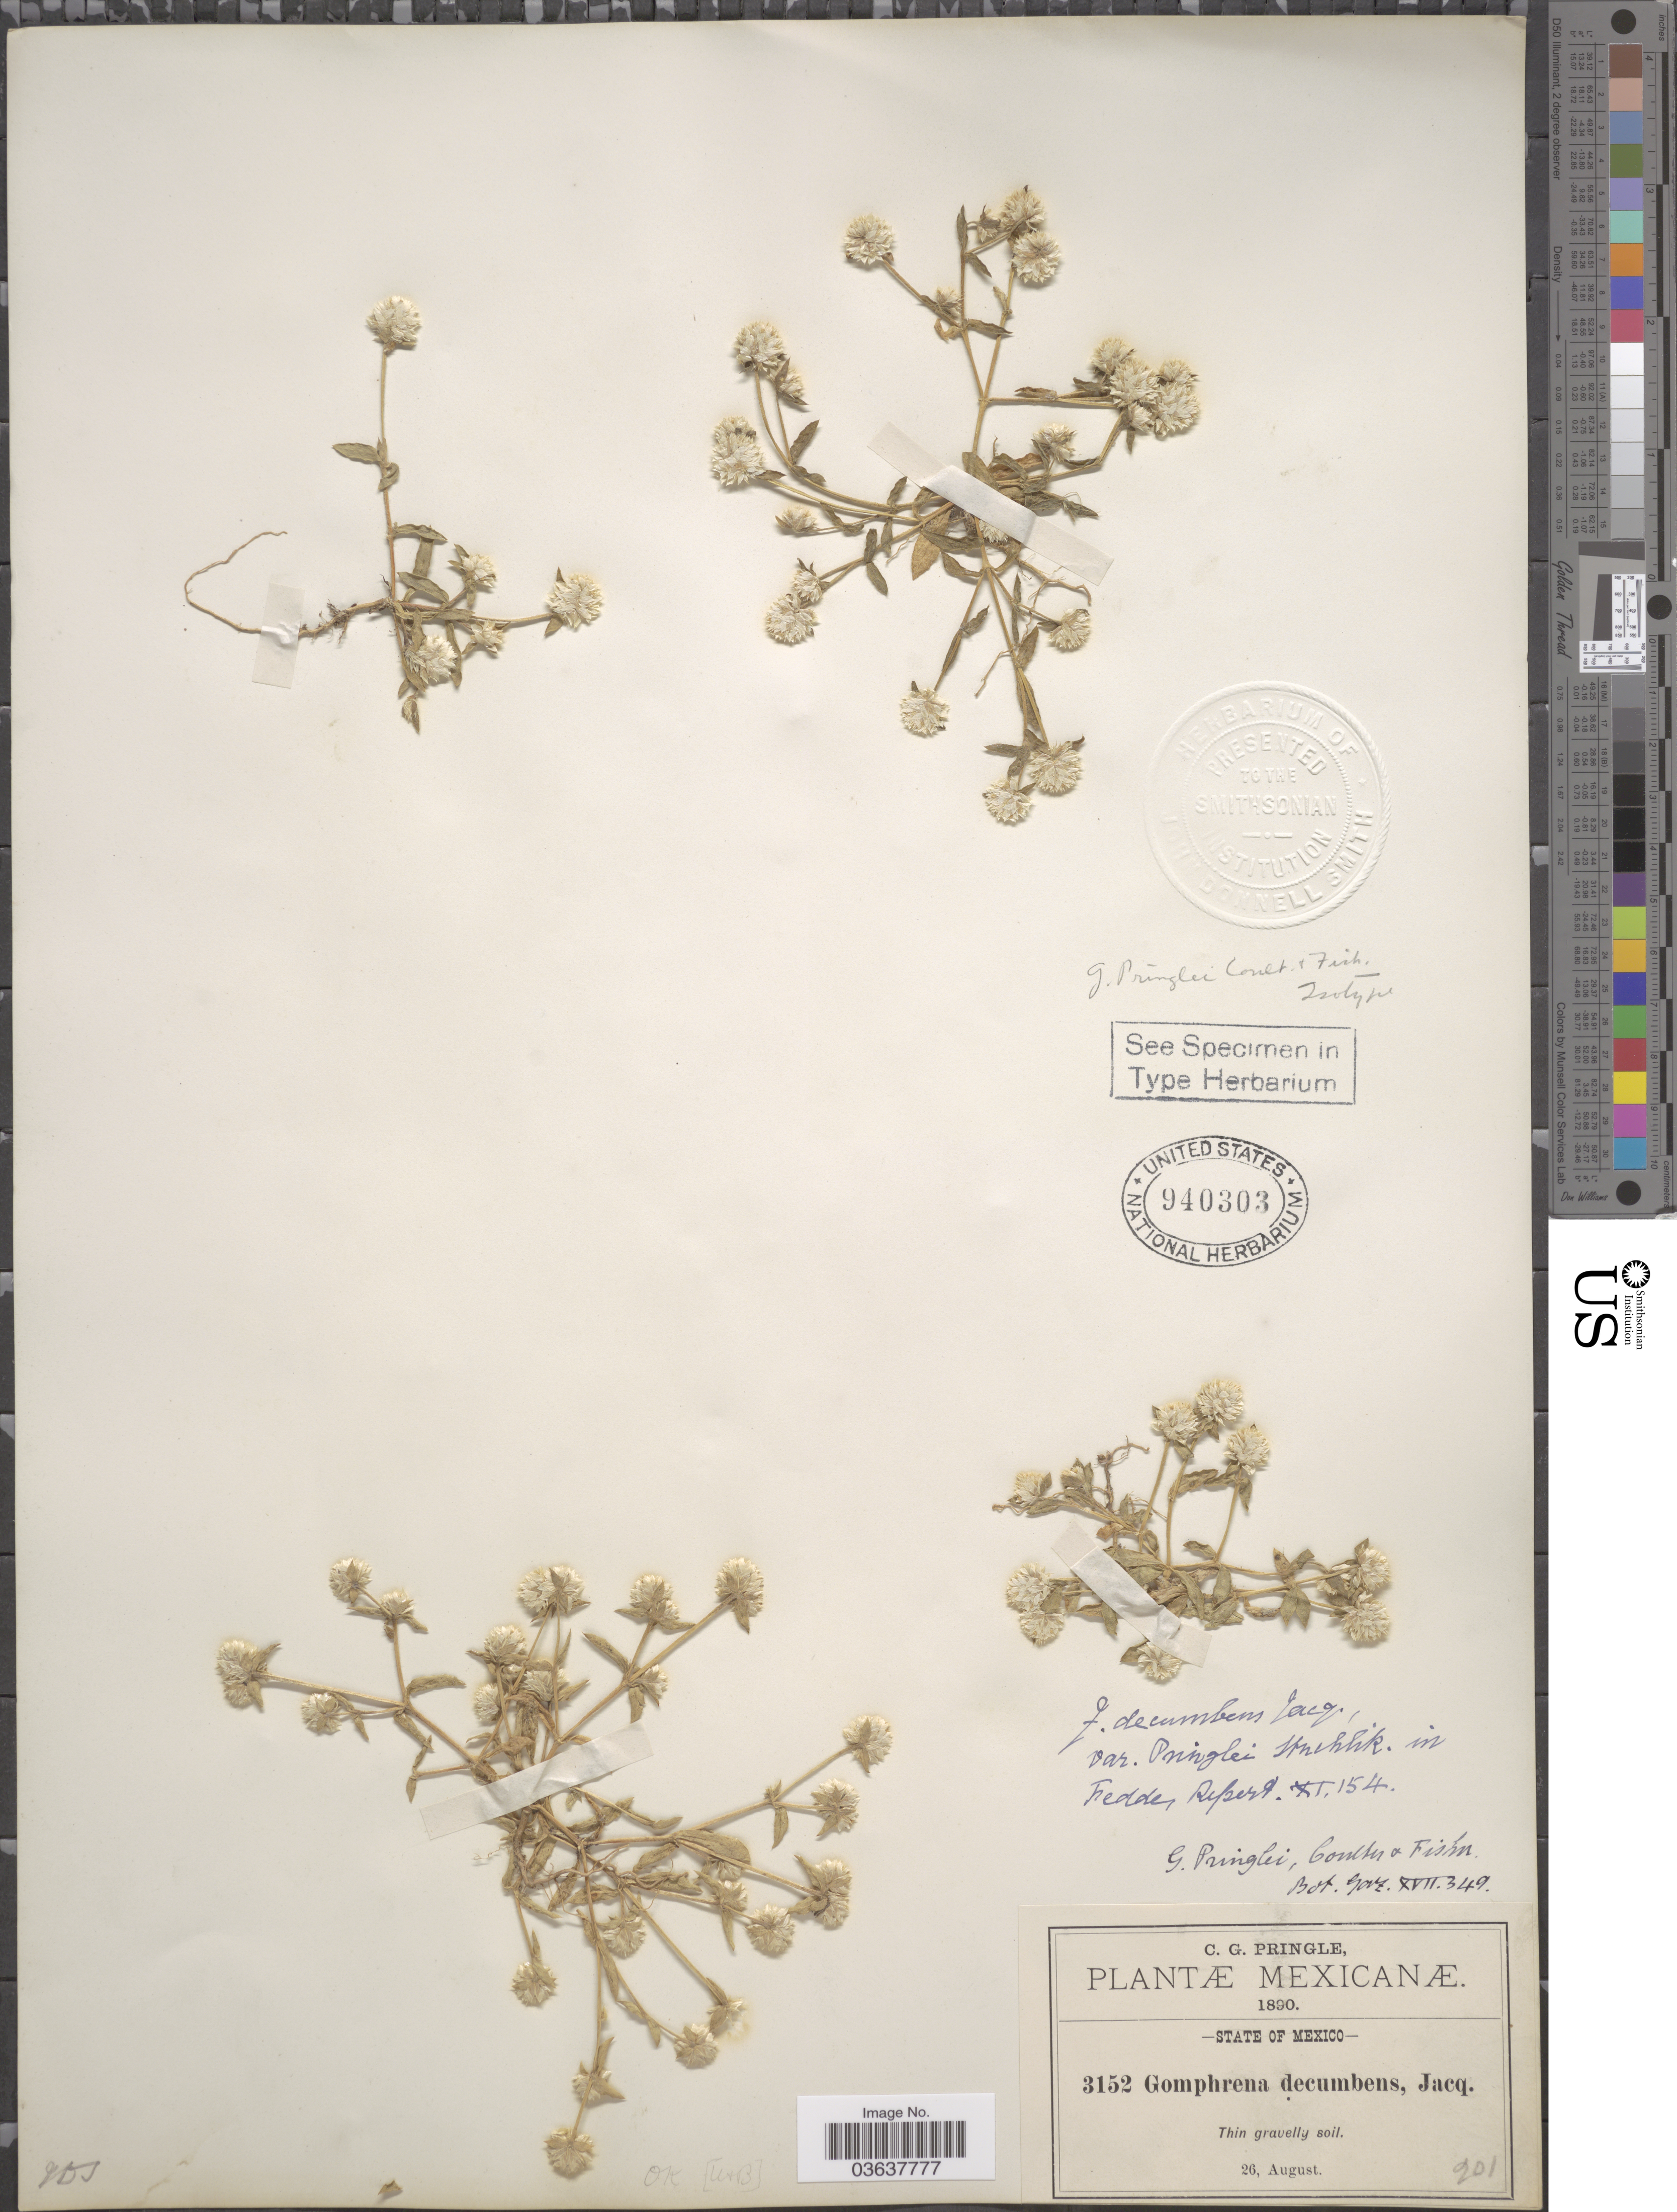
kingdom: Plantae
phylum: Tracheophyta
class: Magnoliopsida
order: Caryophyllales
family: Amaranthaceae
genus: Gomphrena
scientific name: Gomphrena pringlei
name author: J.M. Coult. & Fisher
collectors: C. G. Pringle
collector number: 3152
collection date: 1890-08-26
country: Mexico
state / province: México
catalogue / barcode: US 940303